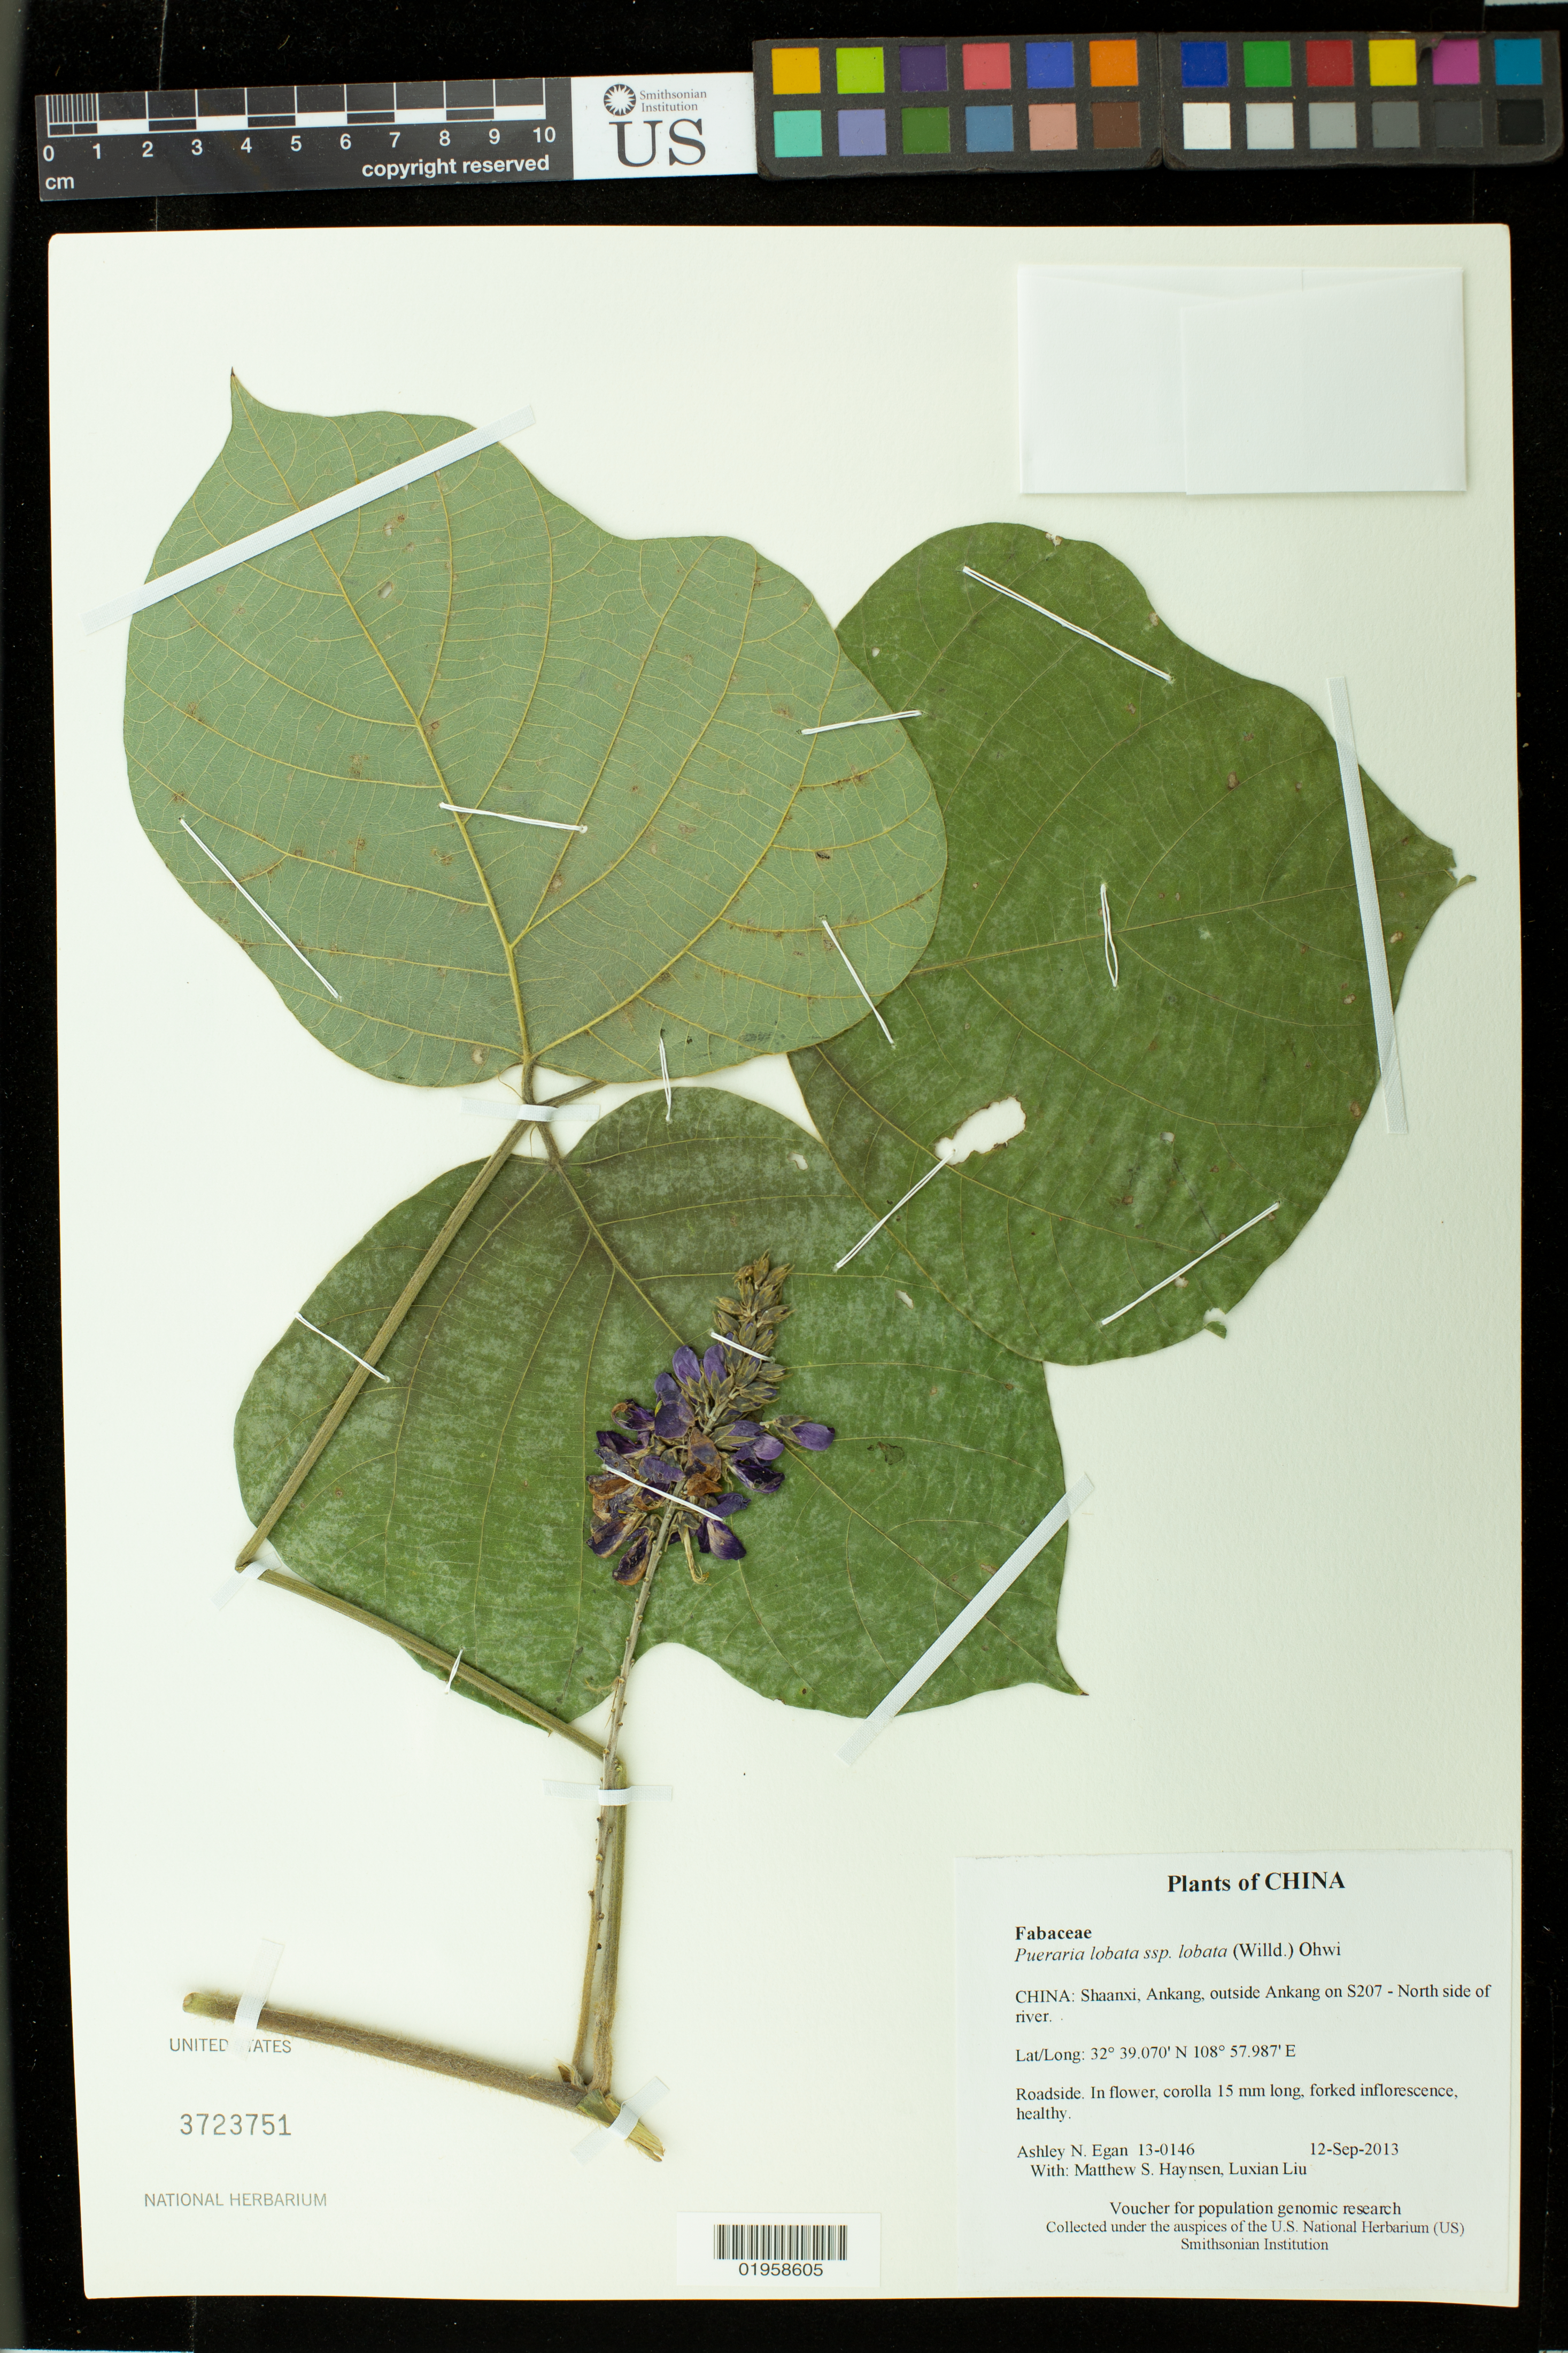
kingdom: Plantae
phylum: Tracheophyta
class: Magnoliopsida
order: Fabales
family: Fabaceae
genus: Pueraria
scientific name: Pueraria lobata subsp. lobata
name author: (Willd.) Ohwi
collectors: A. N. Egan, M. Hansen & L. Liu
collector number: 13-0146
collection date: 2013-09-12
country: China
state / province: Shaanxi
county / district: Ankang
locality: outside Ankang on S207 - North side of river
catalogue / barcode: US 3723751